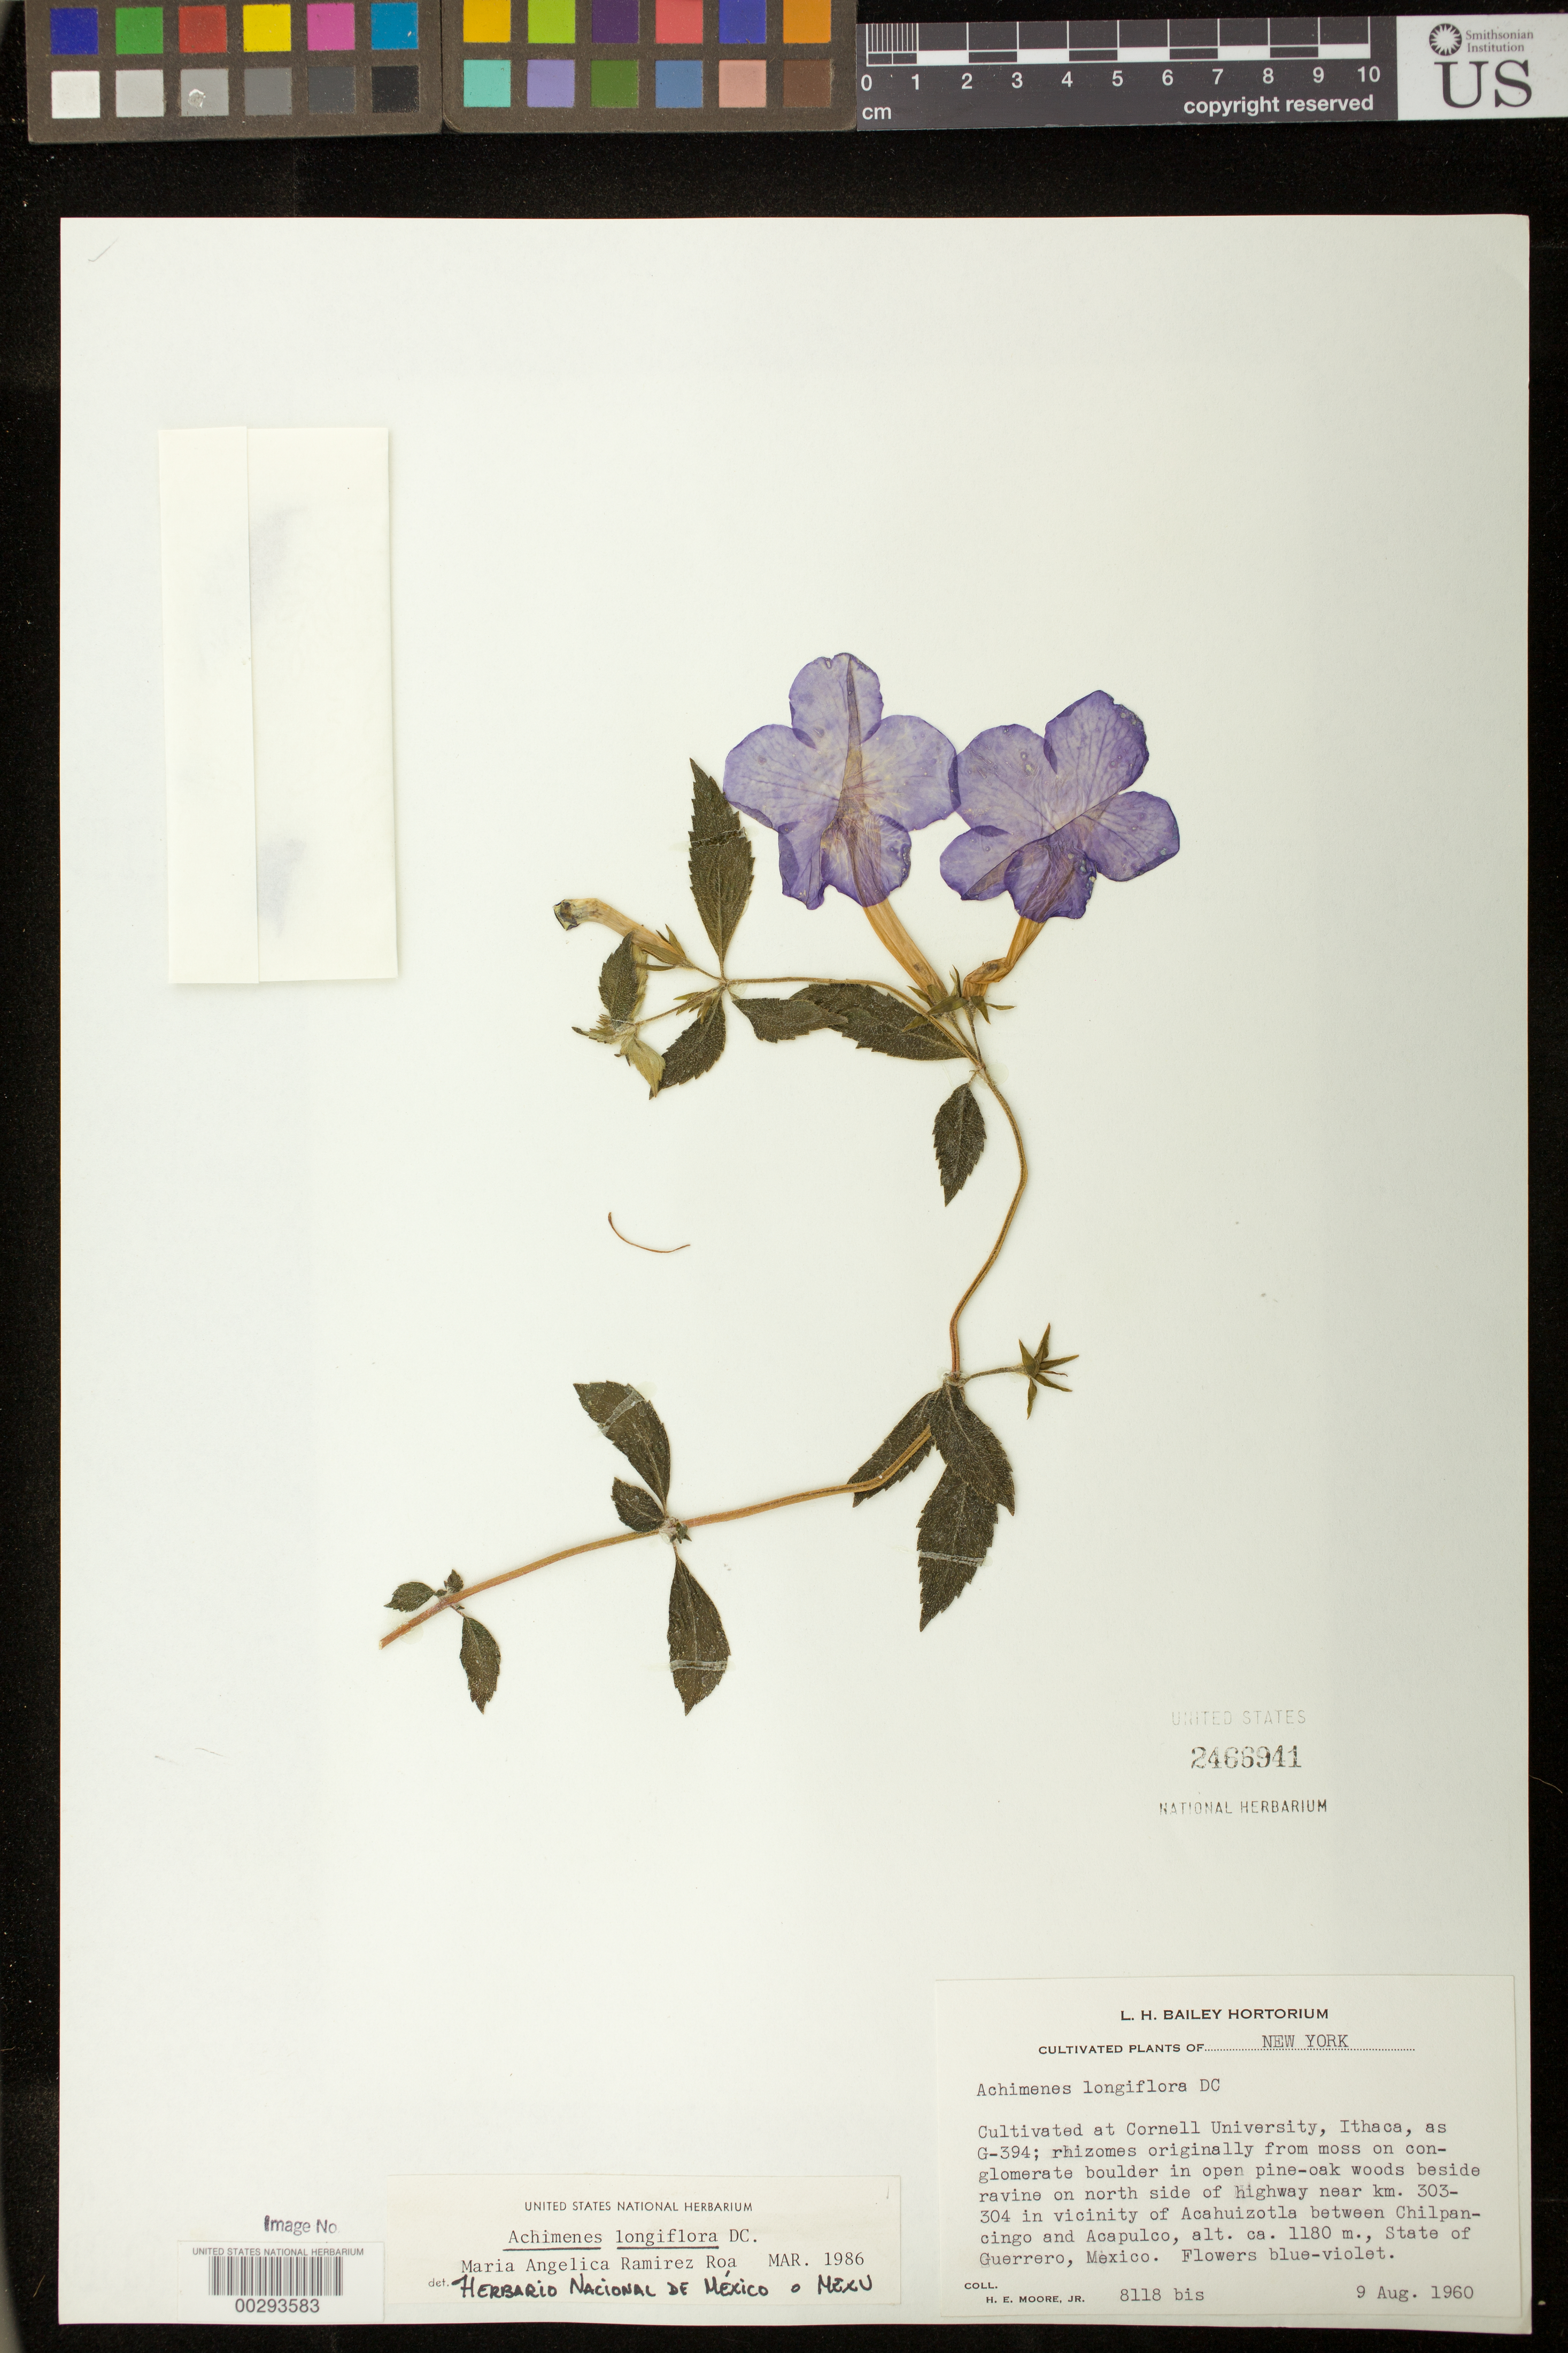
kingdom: Plantae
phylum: Tracheophyta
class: Magnoliopsida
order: Lamiales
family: Gesneriaceae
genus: Achimenes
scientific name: Achimenes longiflora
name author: DC.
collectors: H. E. Moore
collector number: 8118 bis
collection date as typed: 09 Aug 1960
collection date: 1960-08-09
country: Mexico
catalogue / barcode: US 2466941